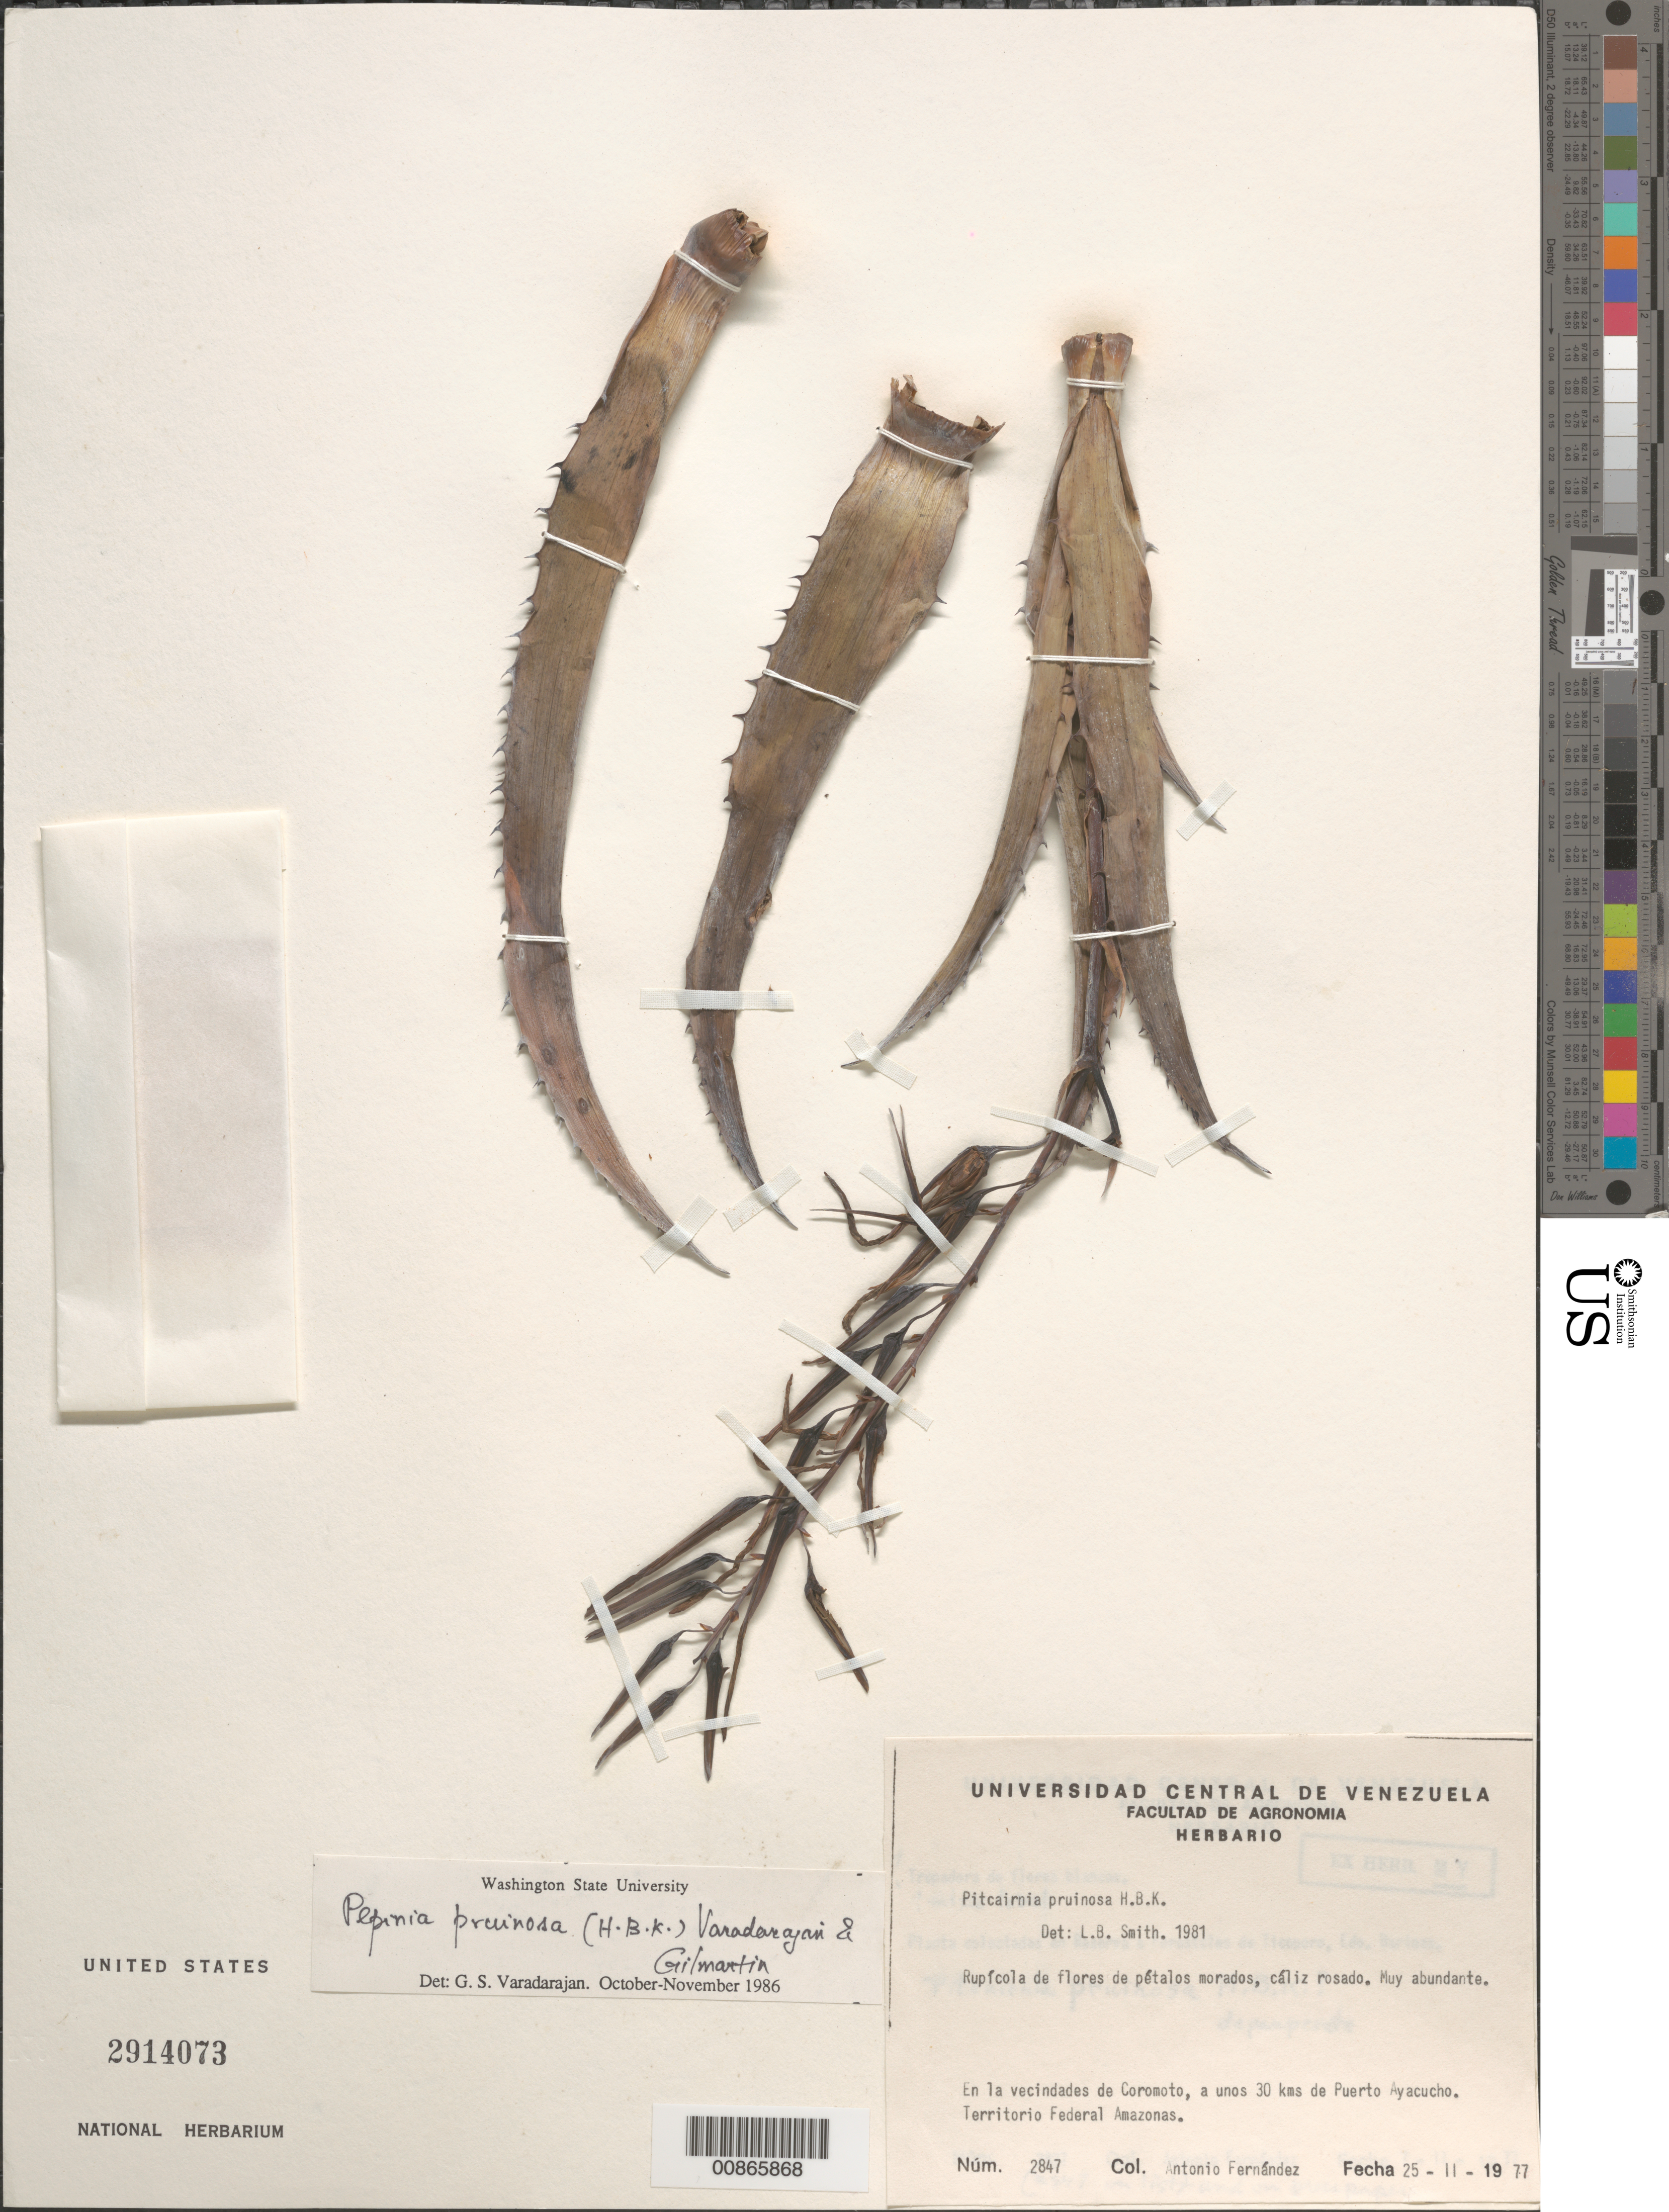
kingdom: Plantae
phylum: Tracheophyta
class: Liliopsida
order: Poales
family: Bromeliaceae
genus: Pitcairnia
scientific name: Pitcairnia pruinosa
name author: Kunth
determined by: Smith, Lyman B., (US), NMNH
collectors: A. Fernández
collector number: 2847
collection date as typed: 25-Feb-77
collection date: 1977-02-25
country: Venezuela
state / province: Amazonas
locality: Coromoto, 30 kms de Puerto Ayacucho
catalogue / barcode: US 2914073